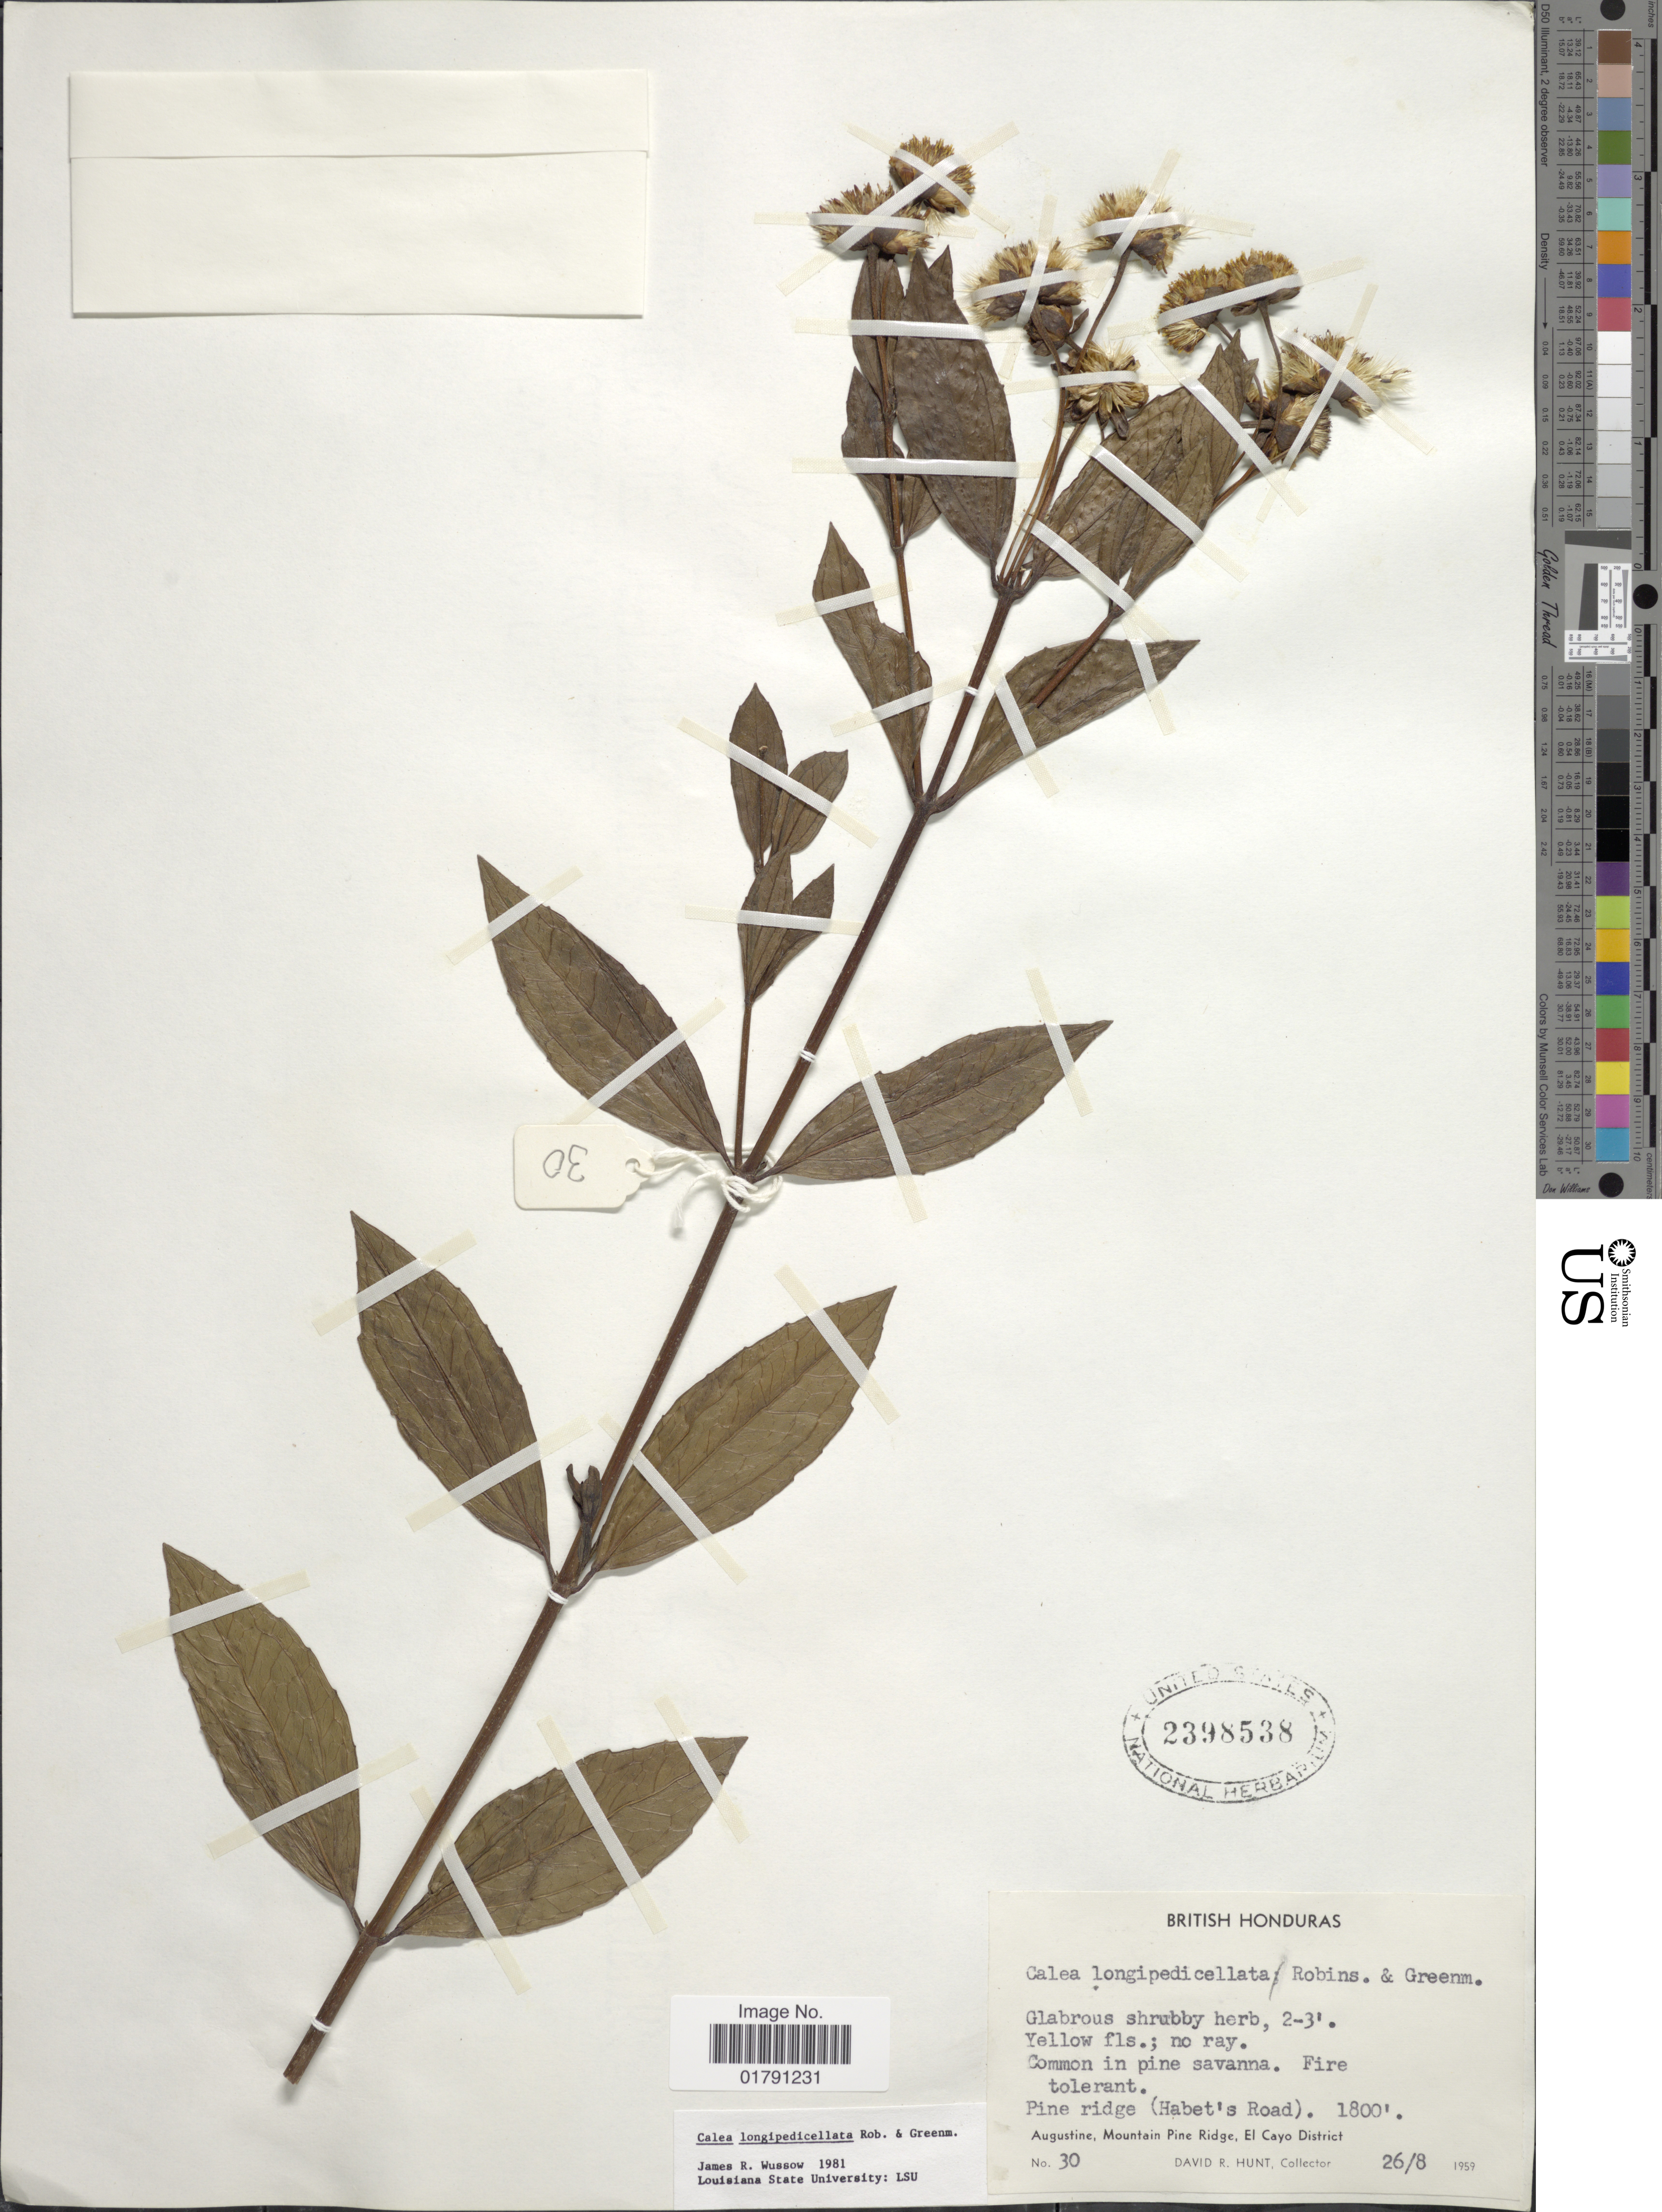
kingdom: Plantae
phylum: Tracheophyta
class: Magnoliopsida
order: Asterales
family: Asteraceae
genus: Calea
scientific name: Calea longipedicellata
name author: B.L. Rob. & Greenm.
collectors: D. R. Hunt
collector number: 30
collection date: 1959-08-26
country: Belize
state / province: Cayo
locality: British Honduras, Pine ridge (Habet's Road), Augustine, Mountain Pine Ridge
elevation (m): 549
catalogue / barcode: US 2398538